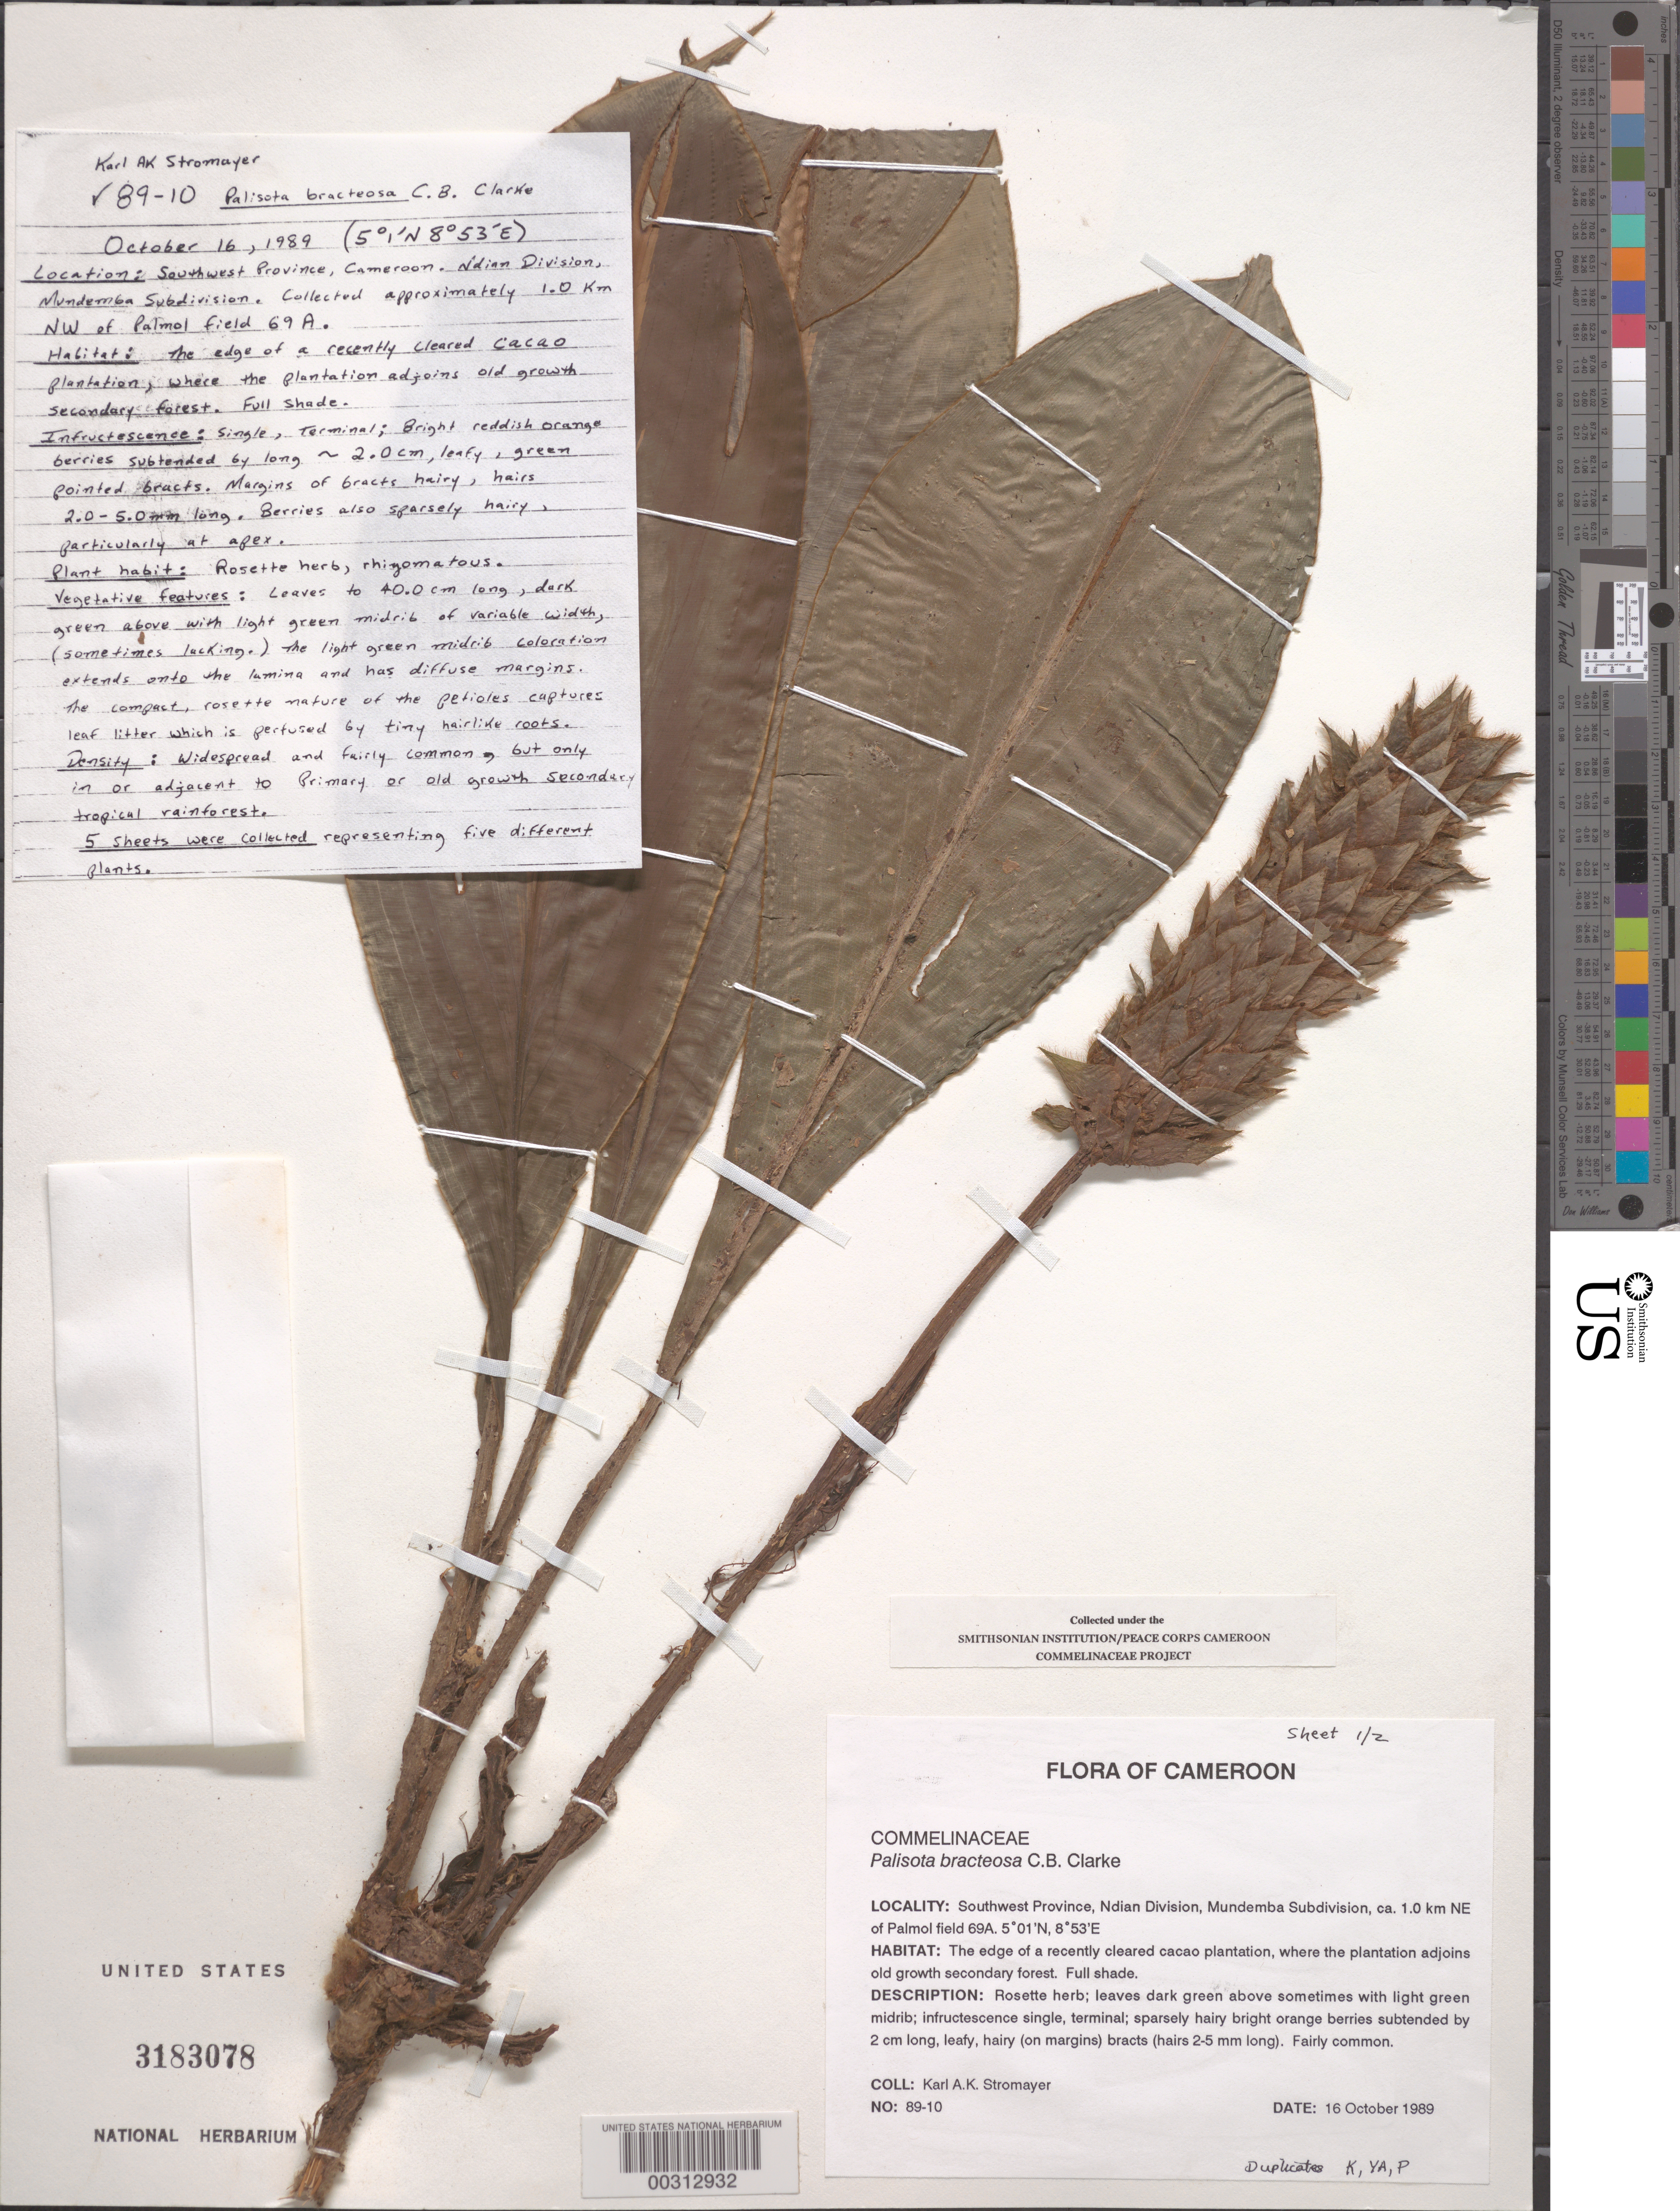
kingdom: Plantae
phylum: Tracheophyta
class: Liliopsida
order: Commelinales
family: Commelinaceae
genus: Palisota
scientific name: Palisota bracteosa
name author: C.B. Clarke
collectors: K. A. Stromayer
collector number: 89-10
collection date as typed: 16 Oct 1989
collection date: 1989-10-16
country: Cameroon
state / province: Sud-Ouest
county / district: Ndian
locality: Mundemba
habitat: Edge of recently cleared cacao plantation, full shade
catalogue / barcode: US 3183078